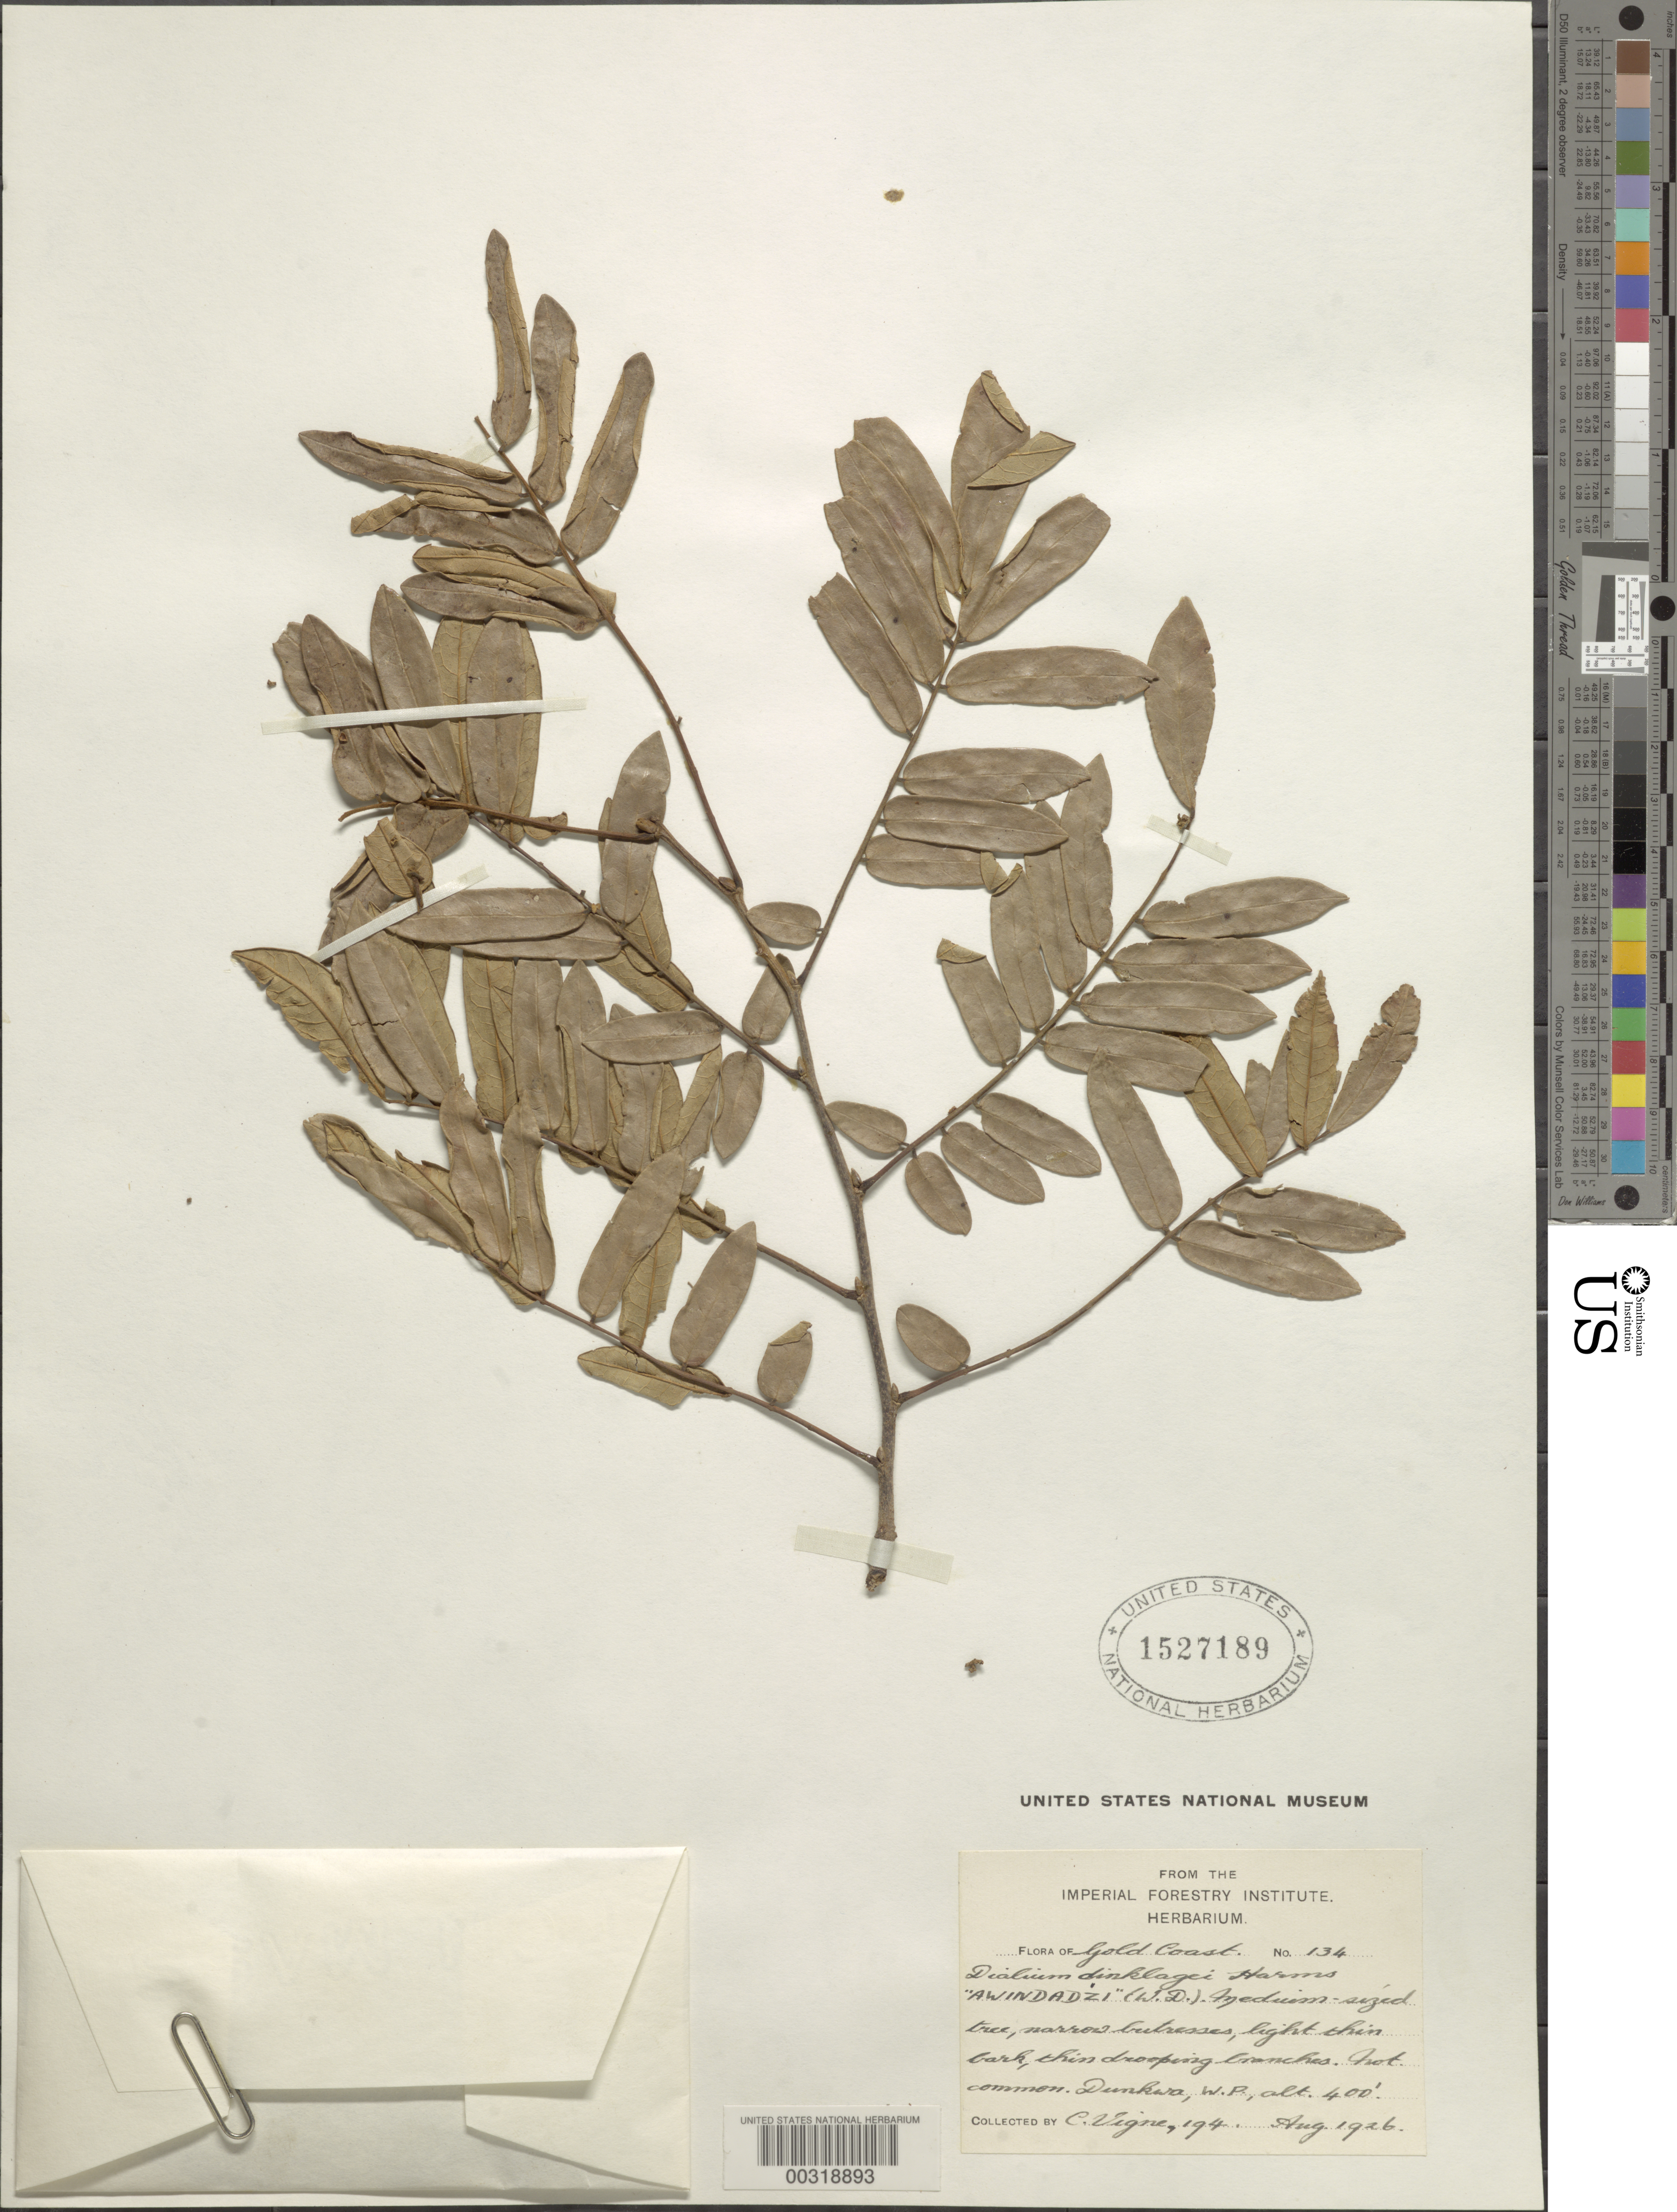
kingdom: Plantae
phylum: Tracheophyta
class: Magnoliopsida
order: Fabales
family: Fabaceae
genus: Dialium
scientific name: Dialium dinklagei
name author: Harms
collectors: C. Vigne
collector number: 194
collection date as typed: Aug 1926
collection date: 1926-08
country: Ghana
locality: Dunkwa, w.p.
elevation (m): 400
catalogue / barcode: US 1527189